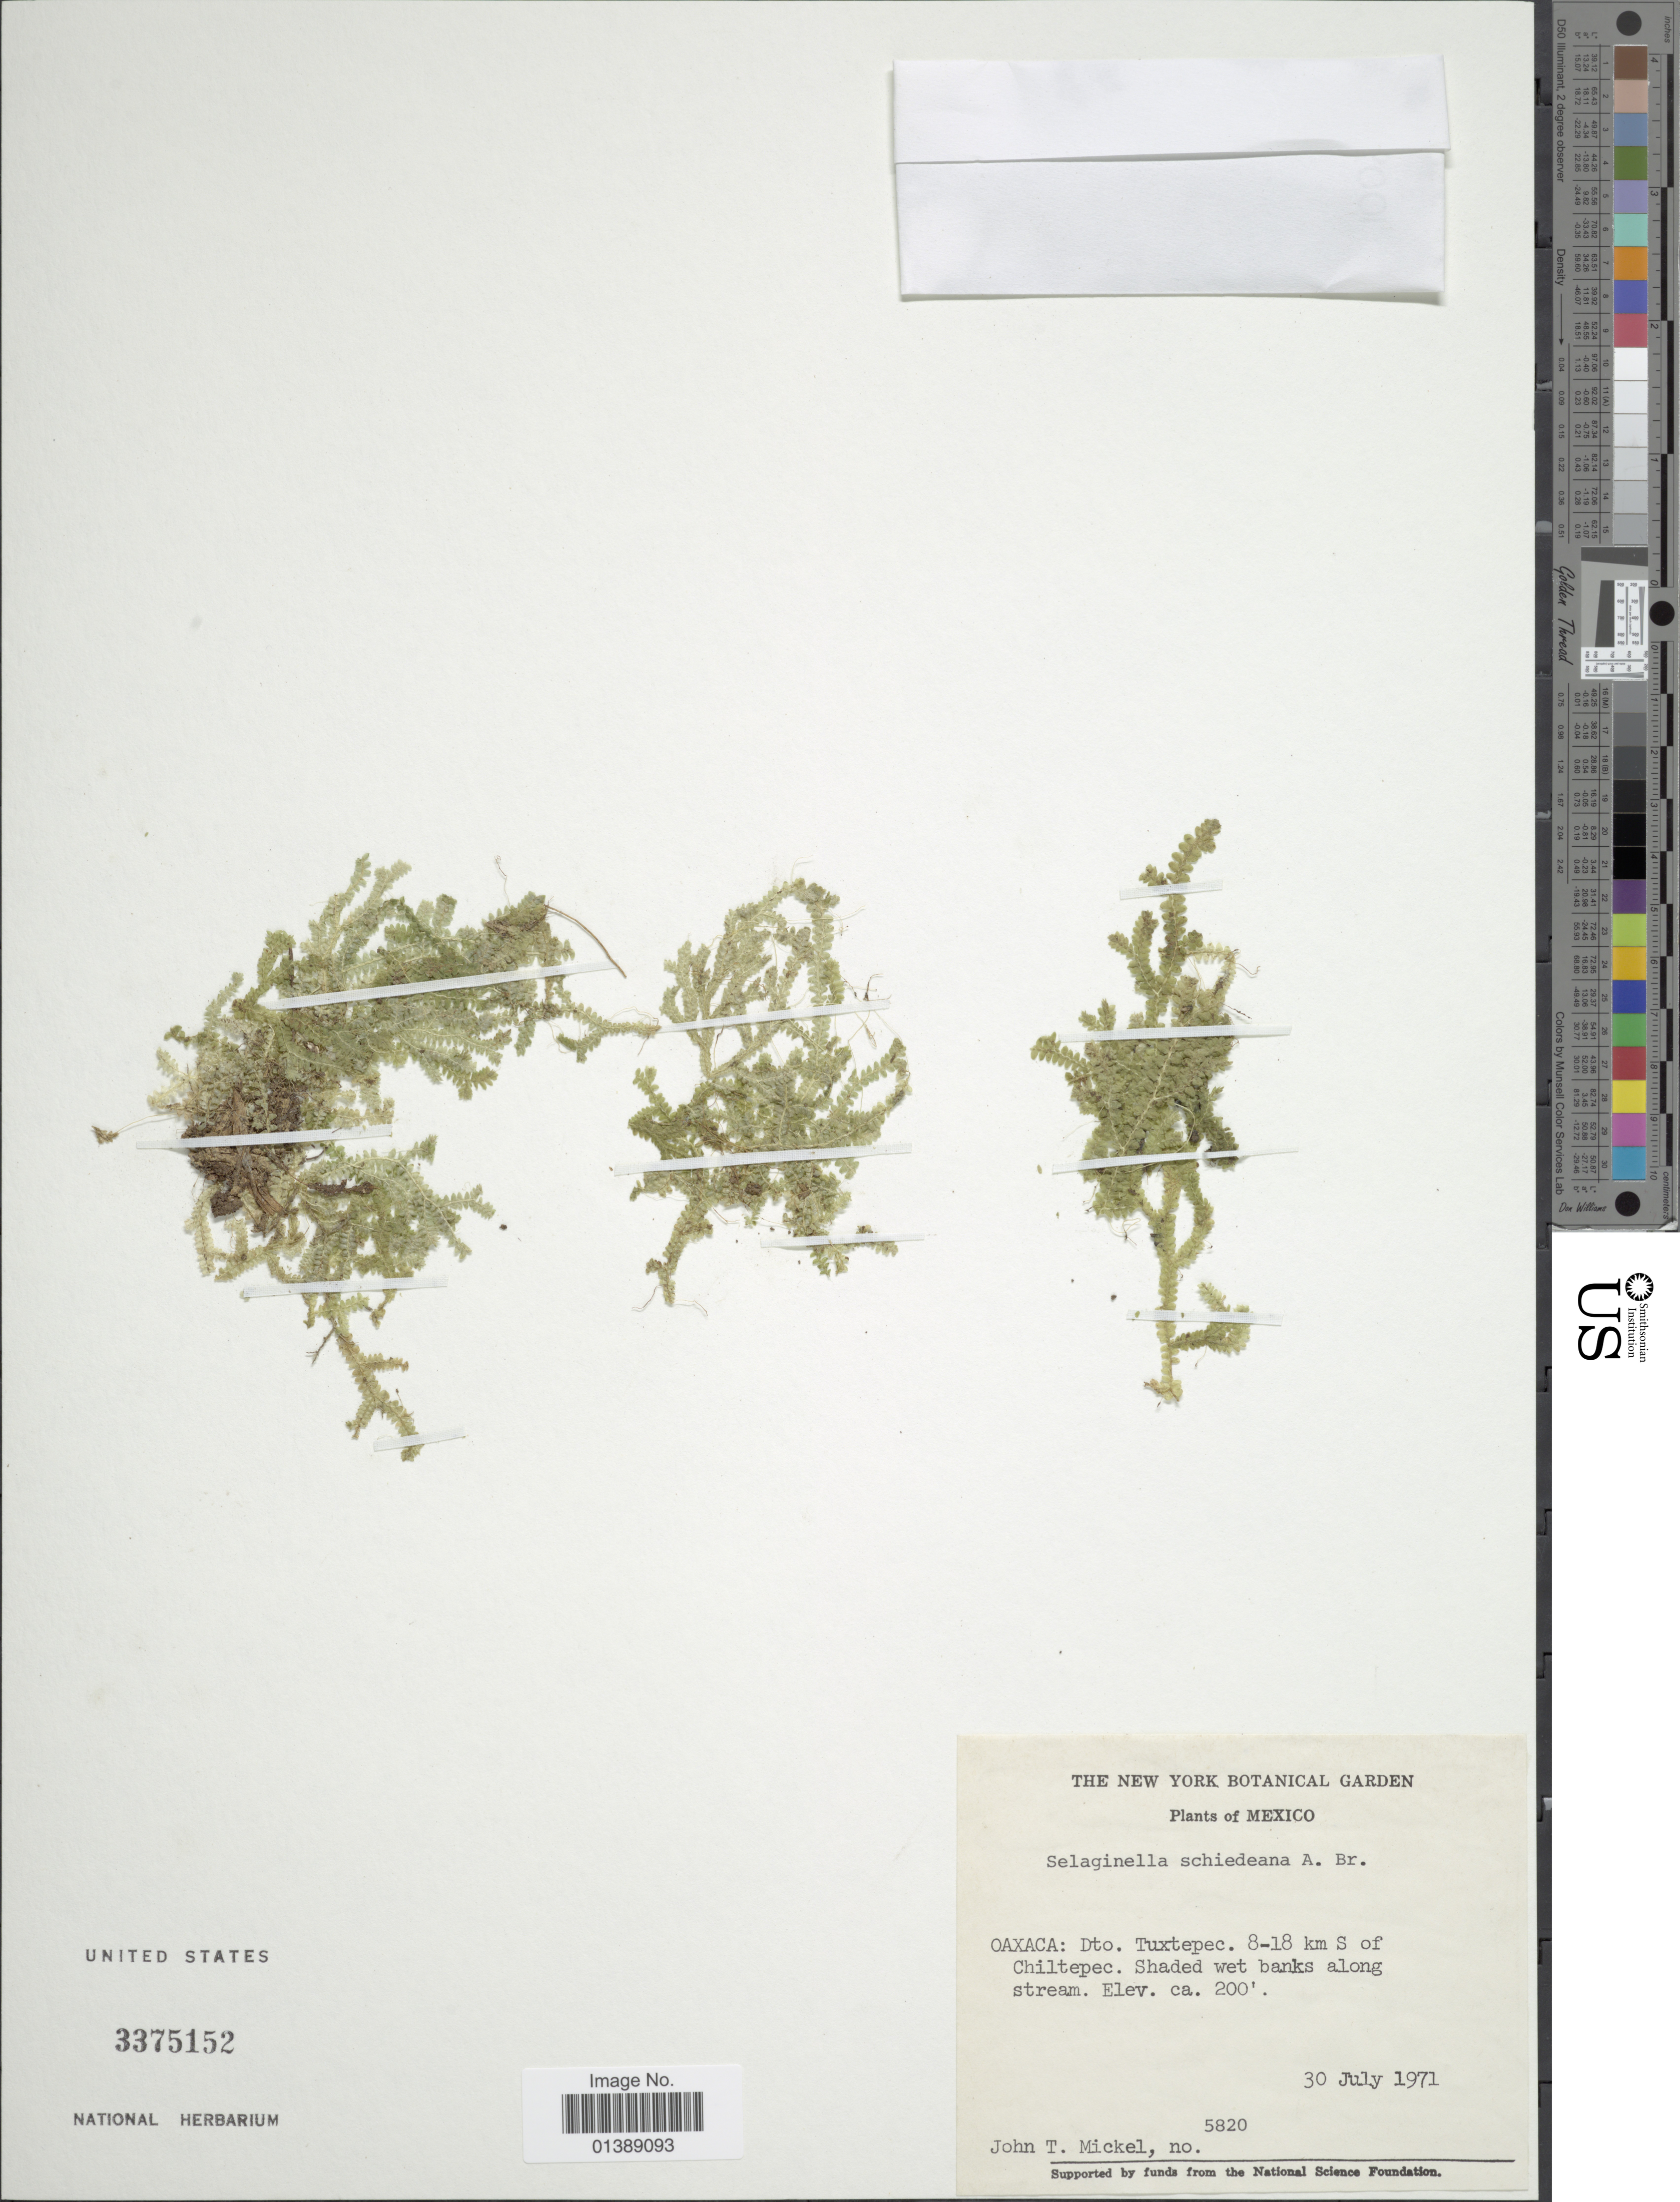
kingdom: Plantae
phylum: Tracheophyta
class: Lycopodiopsida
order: Selaginellales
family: Selaginellaceae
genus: Selaginella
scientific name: Selaginella schiedeana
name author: A. Braun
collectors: J. T. Mickel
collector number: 5820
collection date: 1971-07-30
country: Mexico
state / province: Oaxaca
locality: Dto. Tuxtepec. 8-18 km S of Chiltepec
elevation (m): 61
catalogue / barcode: US 3375152